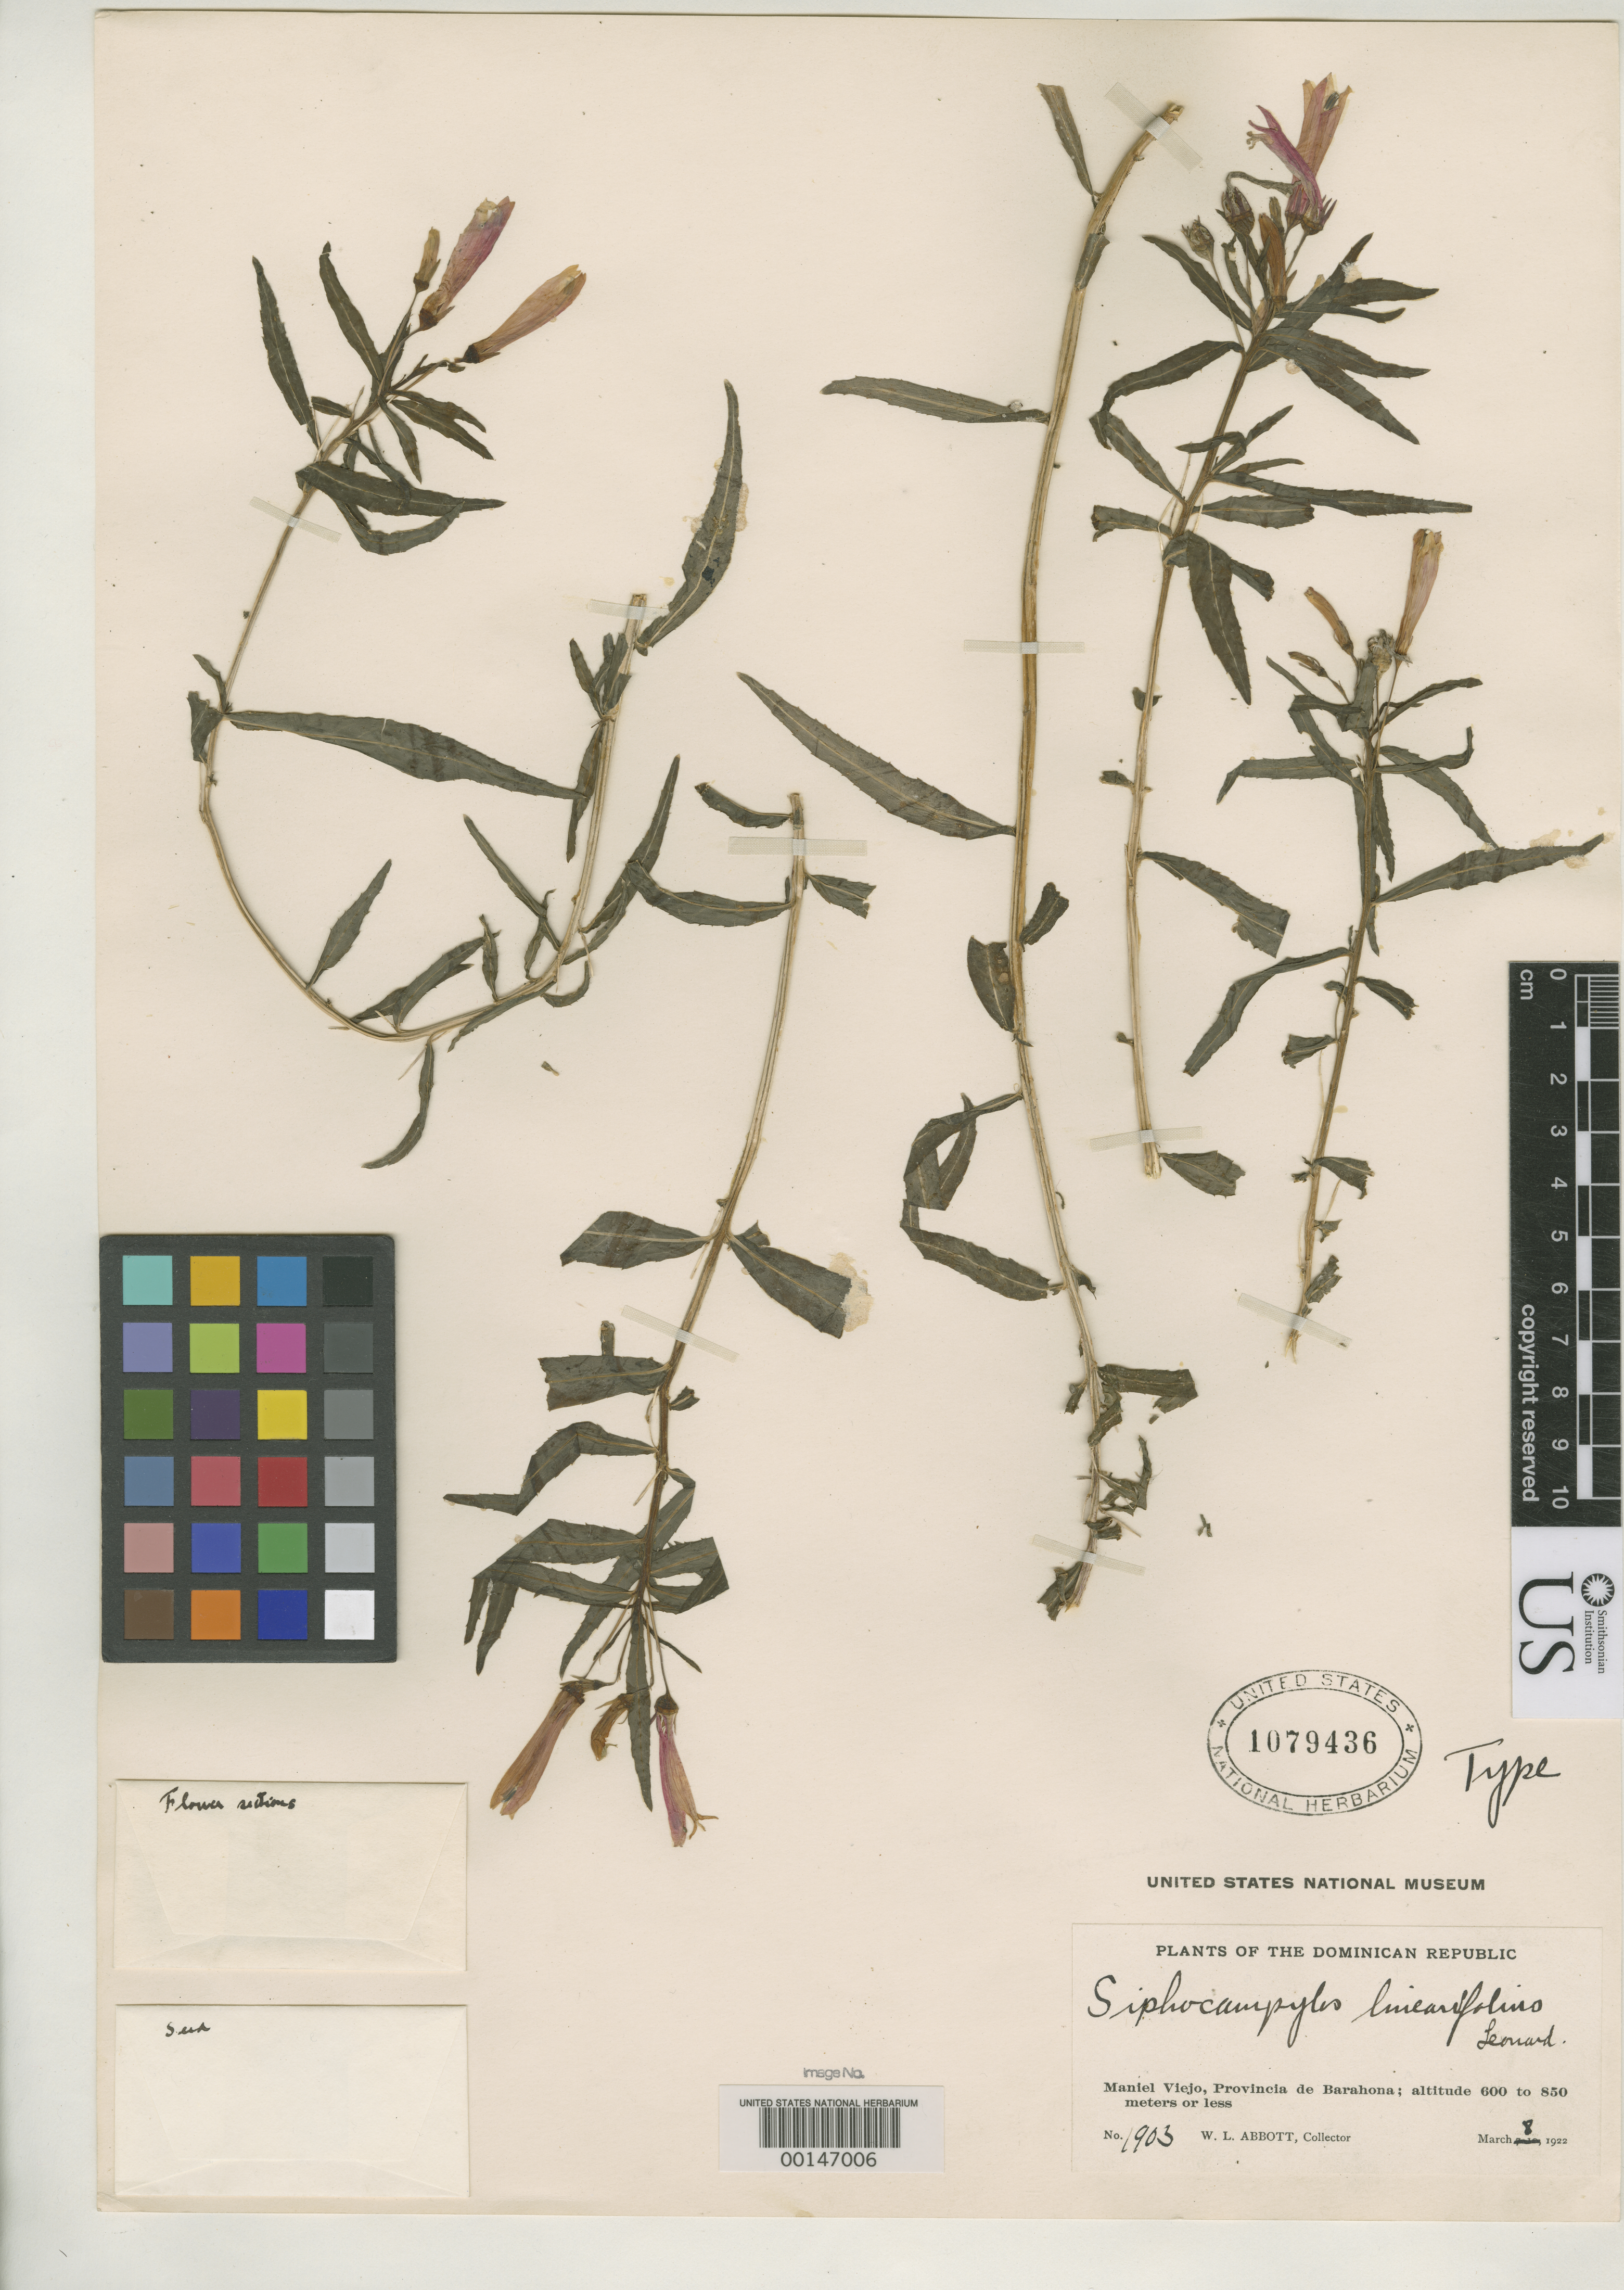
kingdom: Plantae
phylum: Tracheophyta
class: Magnoliopsida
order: Asterales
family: Campanulaceae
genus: Siphocampylus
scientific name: Siphocampylus linearifolius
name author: Leonard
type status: Holotype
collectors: W. L. Abbott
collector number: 1903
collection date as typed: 08 Mar 1922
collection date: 1922-03-08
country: Dominican Republic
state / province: Barahona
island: Hispaniola Island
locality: Maniel Viejo.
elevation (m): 1060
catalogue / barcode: US 1079436